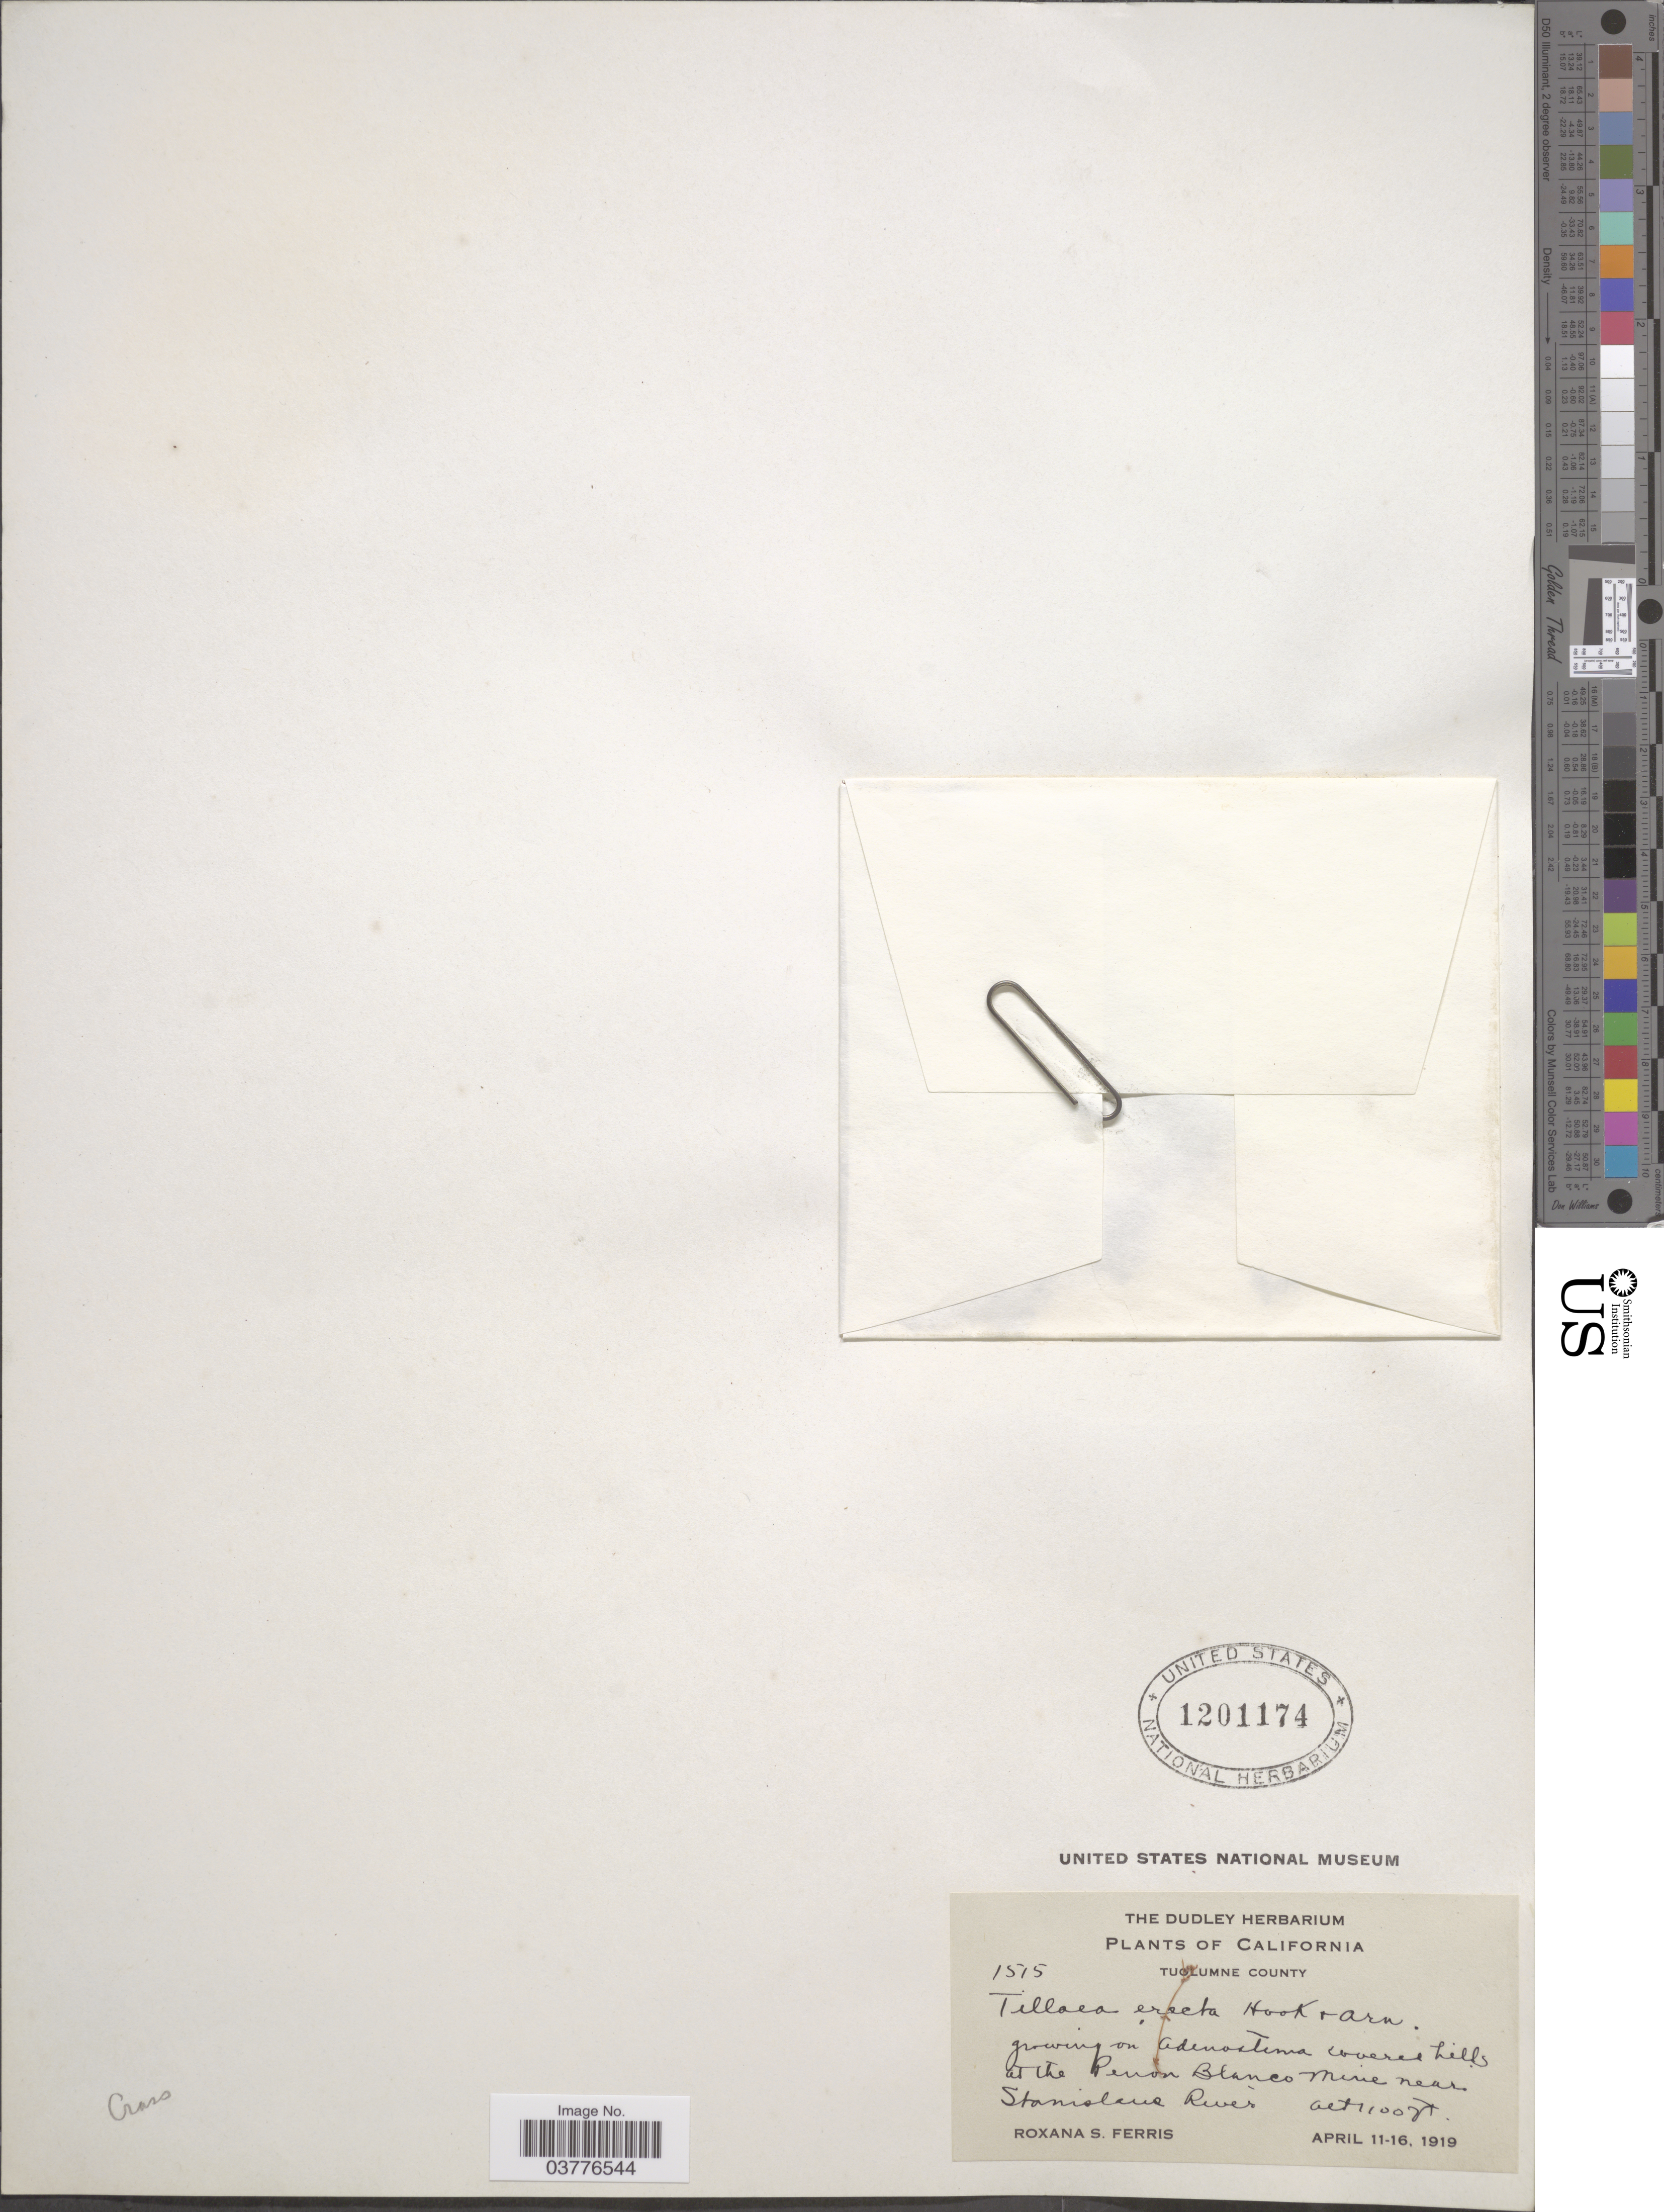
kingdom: Plantae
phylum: Tracheophyta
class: Magnoliopsida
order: Saxifragales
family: Crassulaceae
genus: Crassula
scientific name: Crassula connata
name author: (Ruiz & Pav.) A. Berger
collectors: R. S. Ferris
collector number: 1515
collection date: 1919-04-11/1919-04-16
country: United States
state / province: California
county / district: Tuolumne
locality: Tuolumne County. On Adenostoma covered hills at the Penon Blanco Murie* near Stanislaus* River.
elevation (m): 335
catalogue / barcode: US 1201174